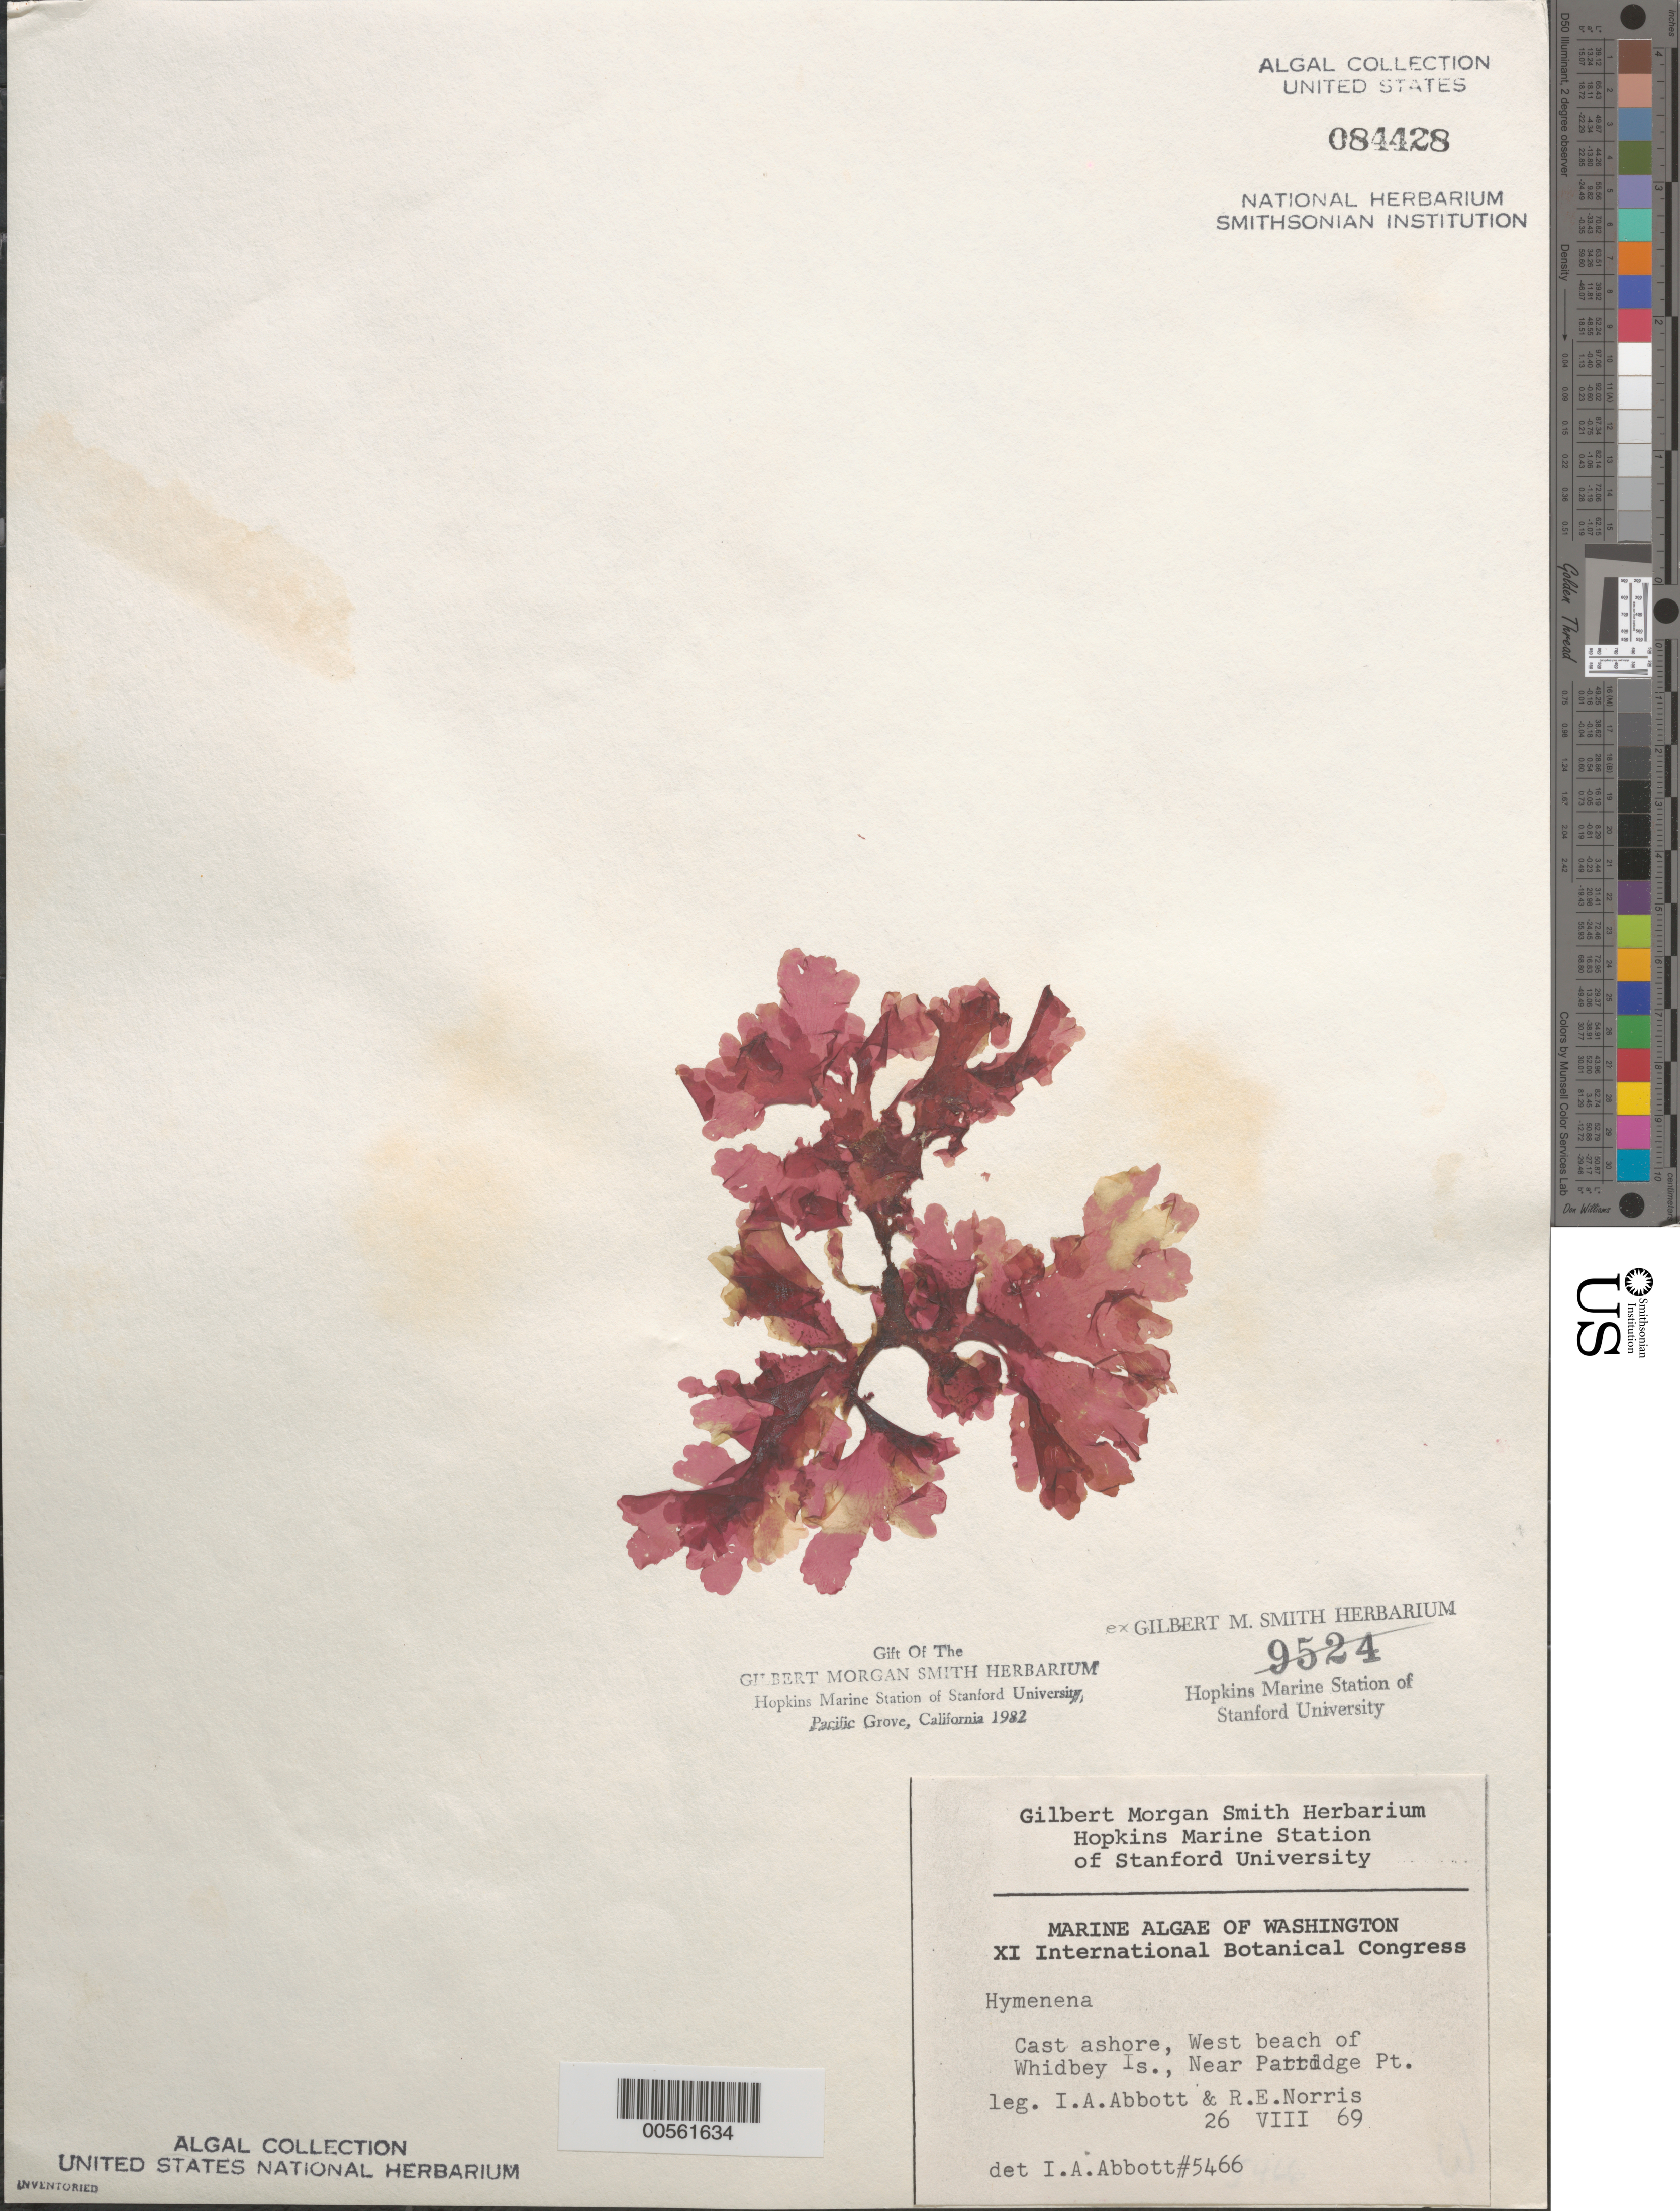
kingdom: Plantae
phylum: Rhodophyta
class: Florideophyceae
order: Ceramiales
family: Delesseriaceae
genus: Hymenena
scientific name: Hymenena sp.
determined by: Abbott, Isabella A.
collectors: I. A. Abbott & R. E. Norris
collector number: IAA 5466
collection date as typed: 26 Aug 1969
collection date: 1969-08-26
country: United States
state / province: Washington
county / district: Island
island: Whidbey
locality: West Beach near Partridge Point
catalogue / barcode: US 84428